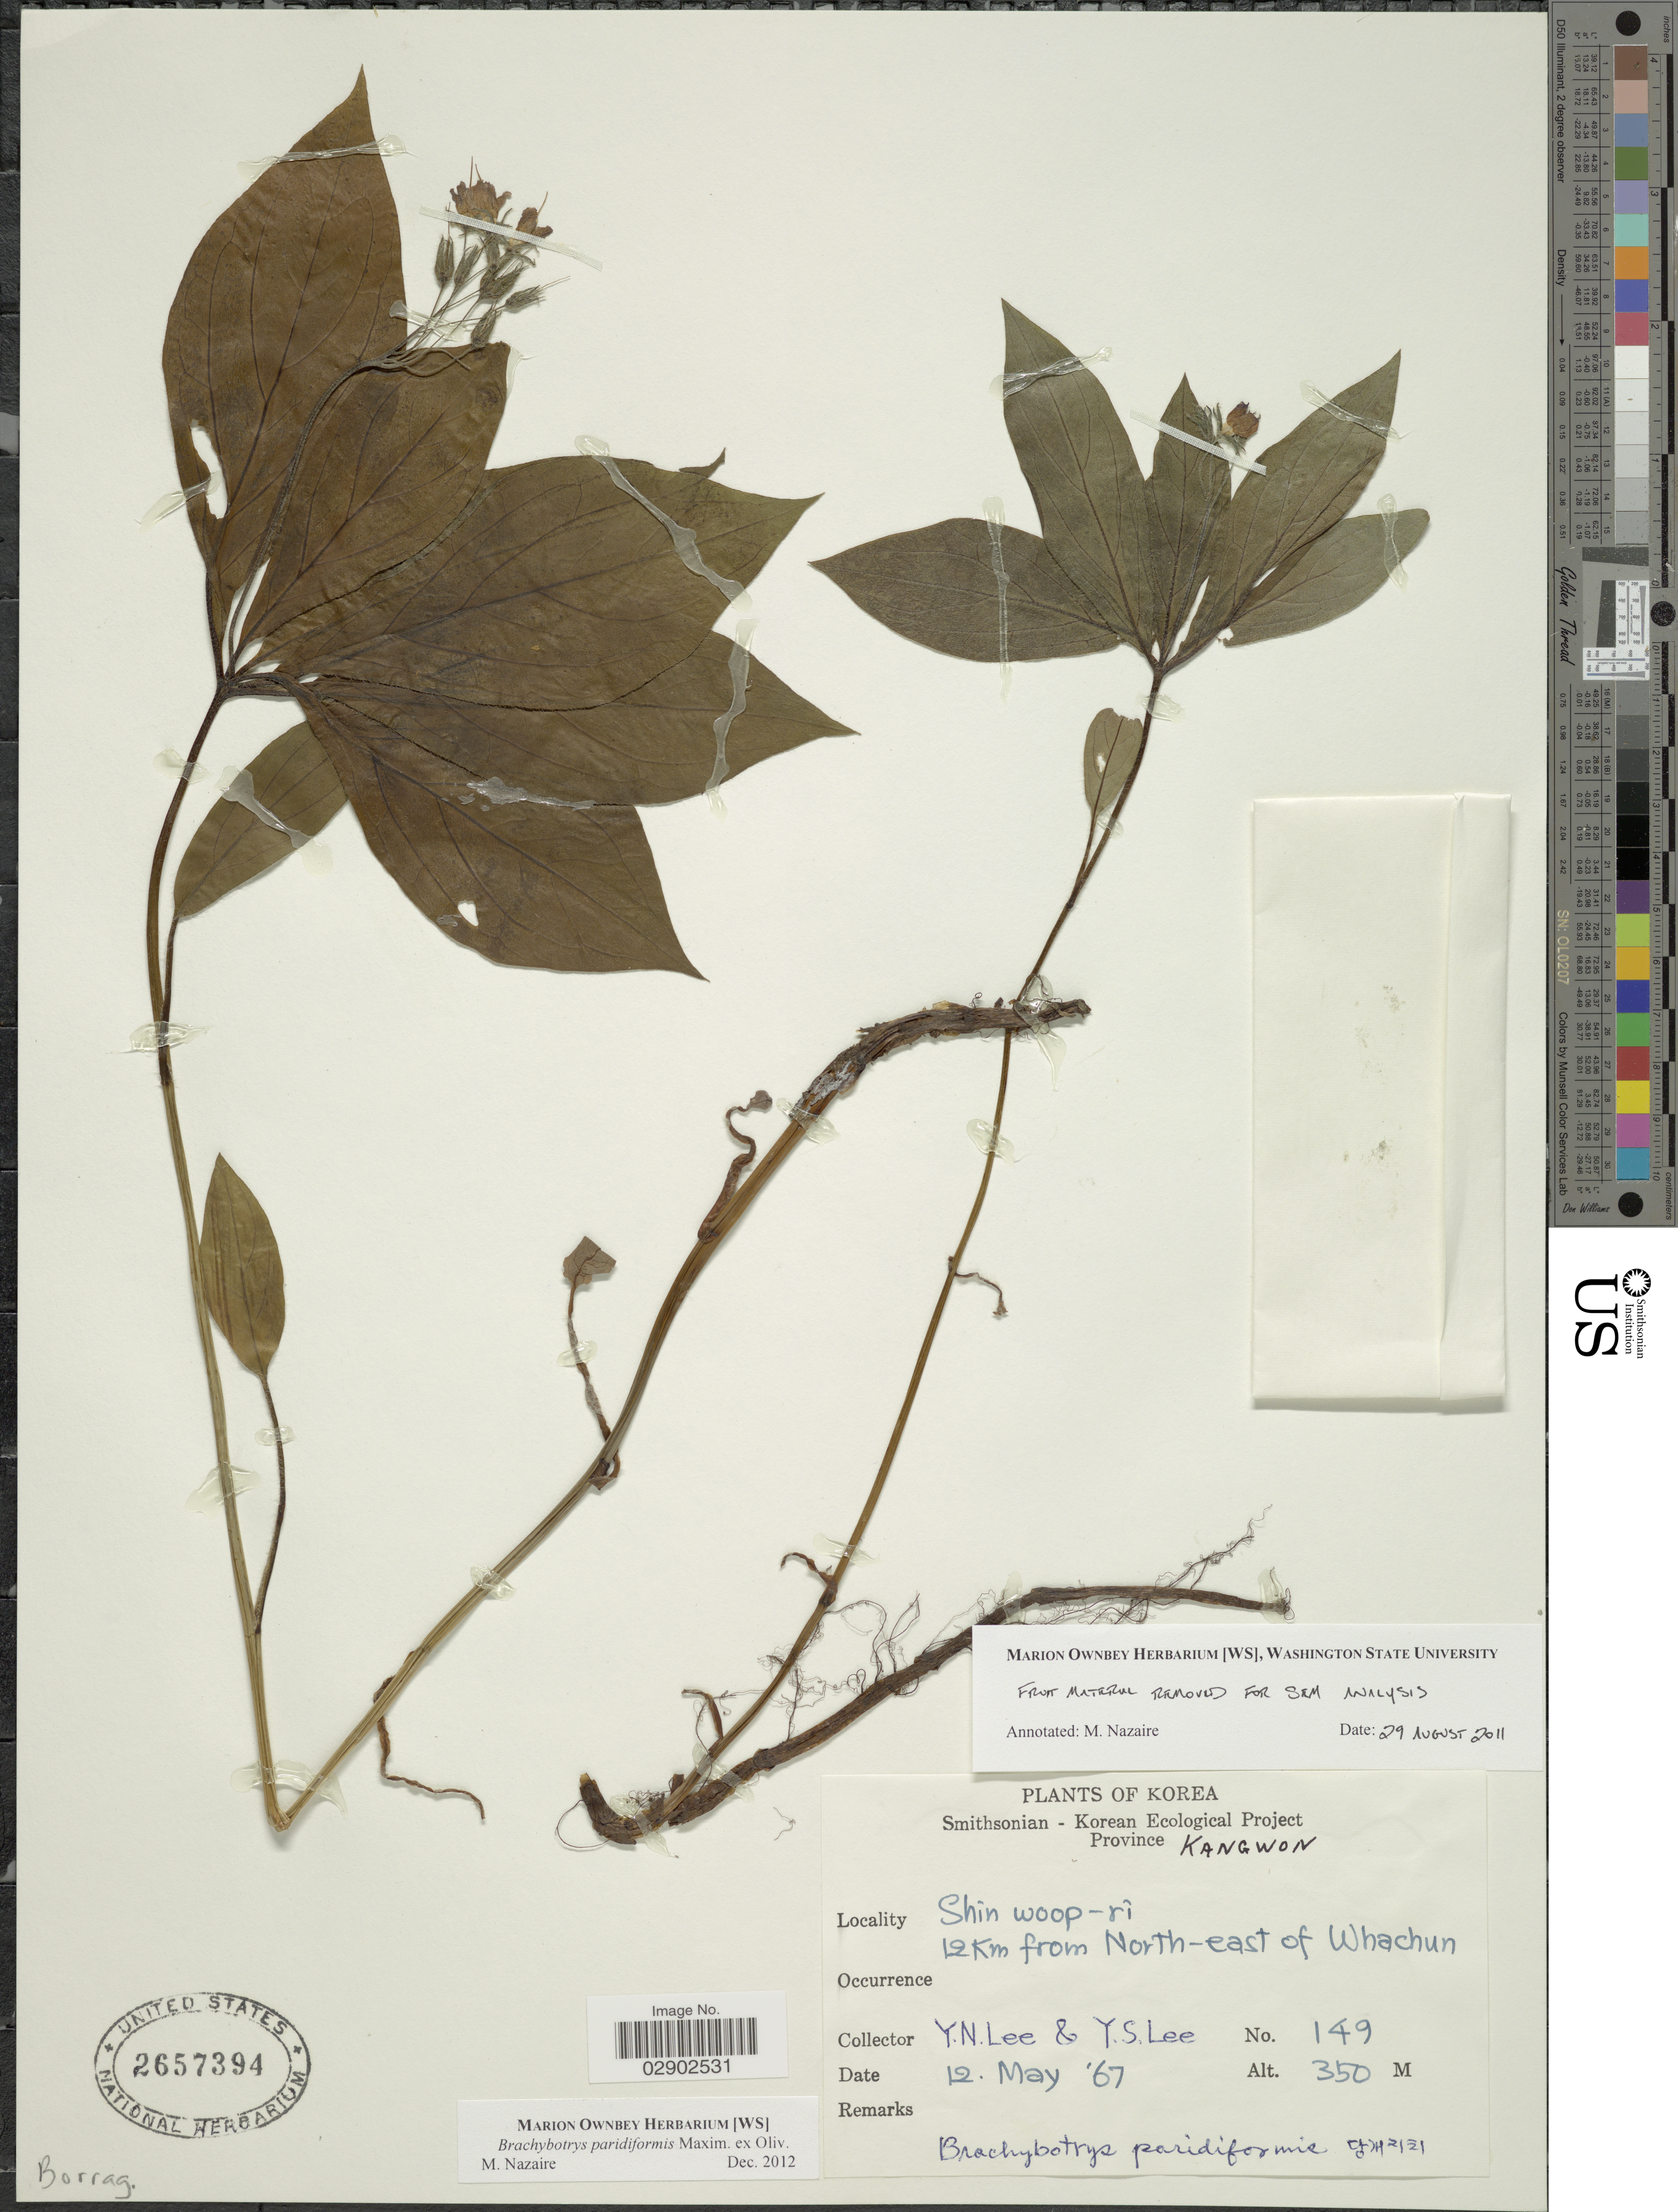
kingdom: Plantae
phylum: Tracheophyta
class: Magnoliopsida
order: Boraginales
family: Boraginaceae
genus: Brachybotrys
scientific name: Brachybotrys paridiformis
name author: Maxim. ex Oliv.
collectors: Y. N. Lee & Y. S. Lee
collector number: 149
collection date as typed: Transcribed d/m/y: 12/5/67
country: North Korea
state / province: Kangwon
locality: Korea. Shin woop-rî. 12 km from North-east of Whachun.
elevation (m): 350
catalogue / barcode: US 2657394